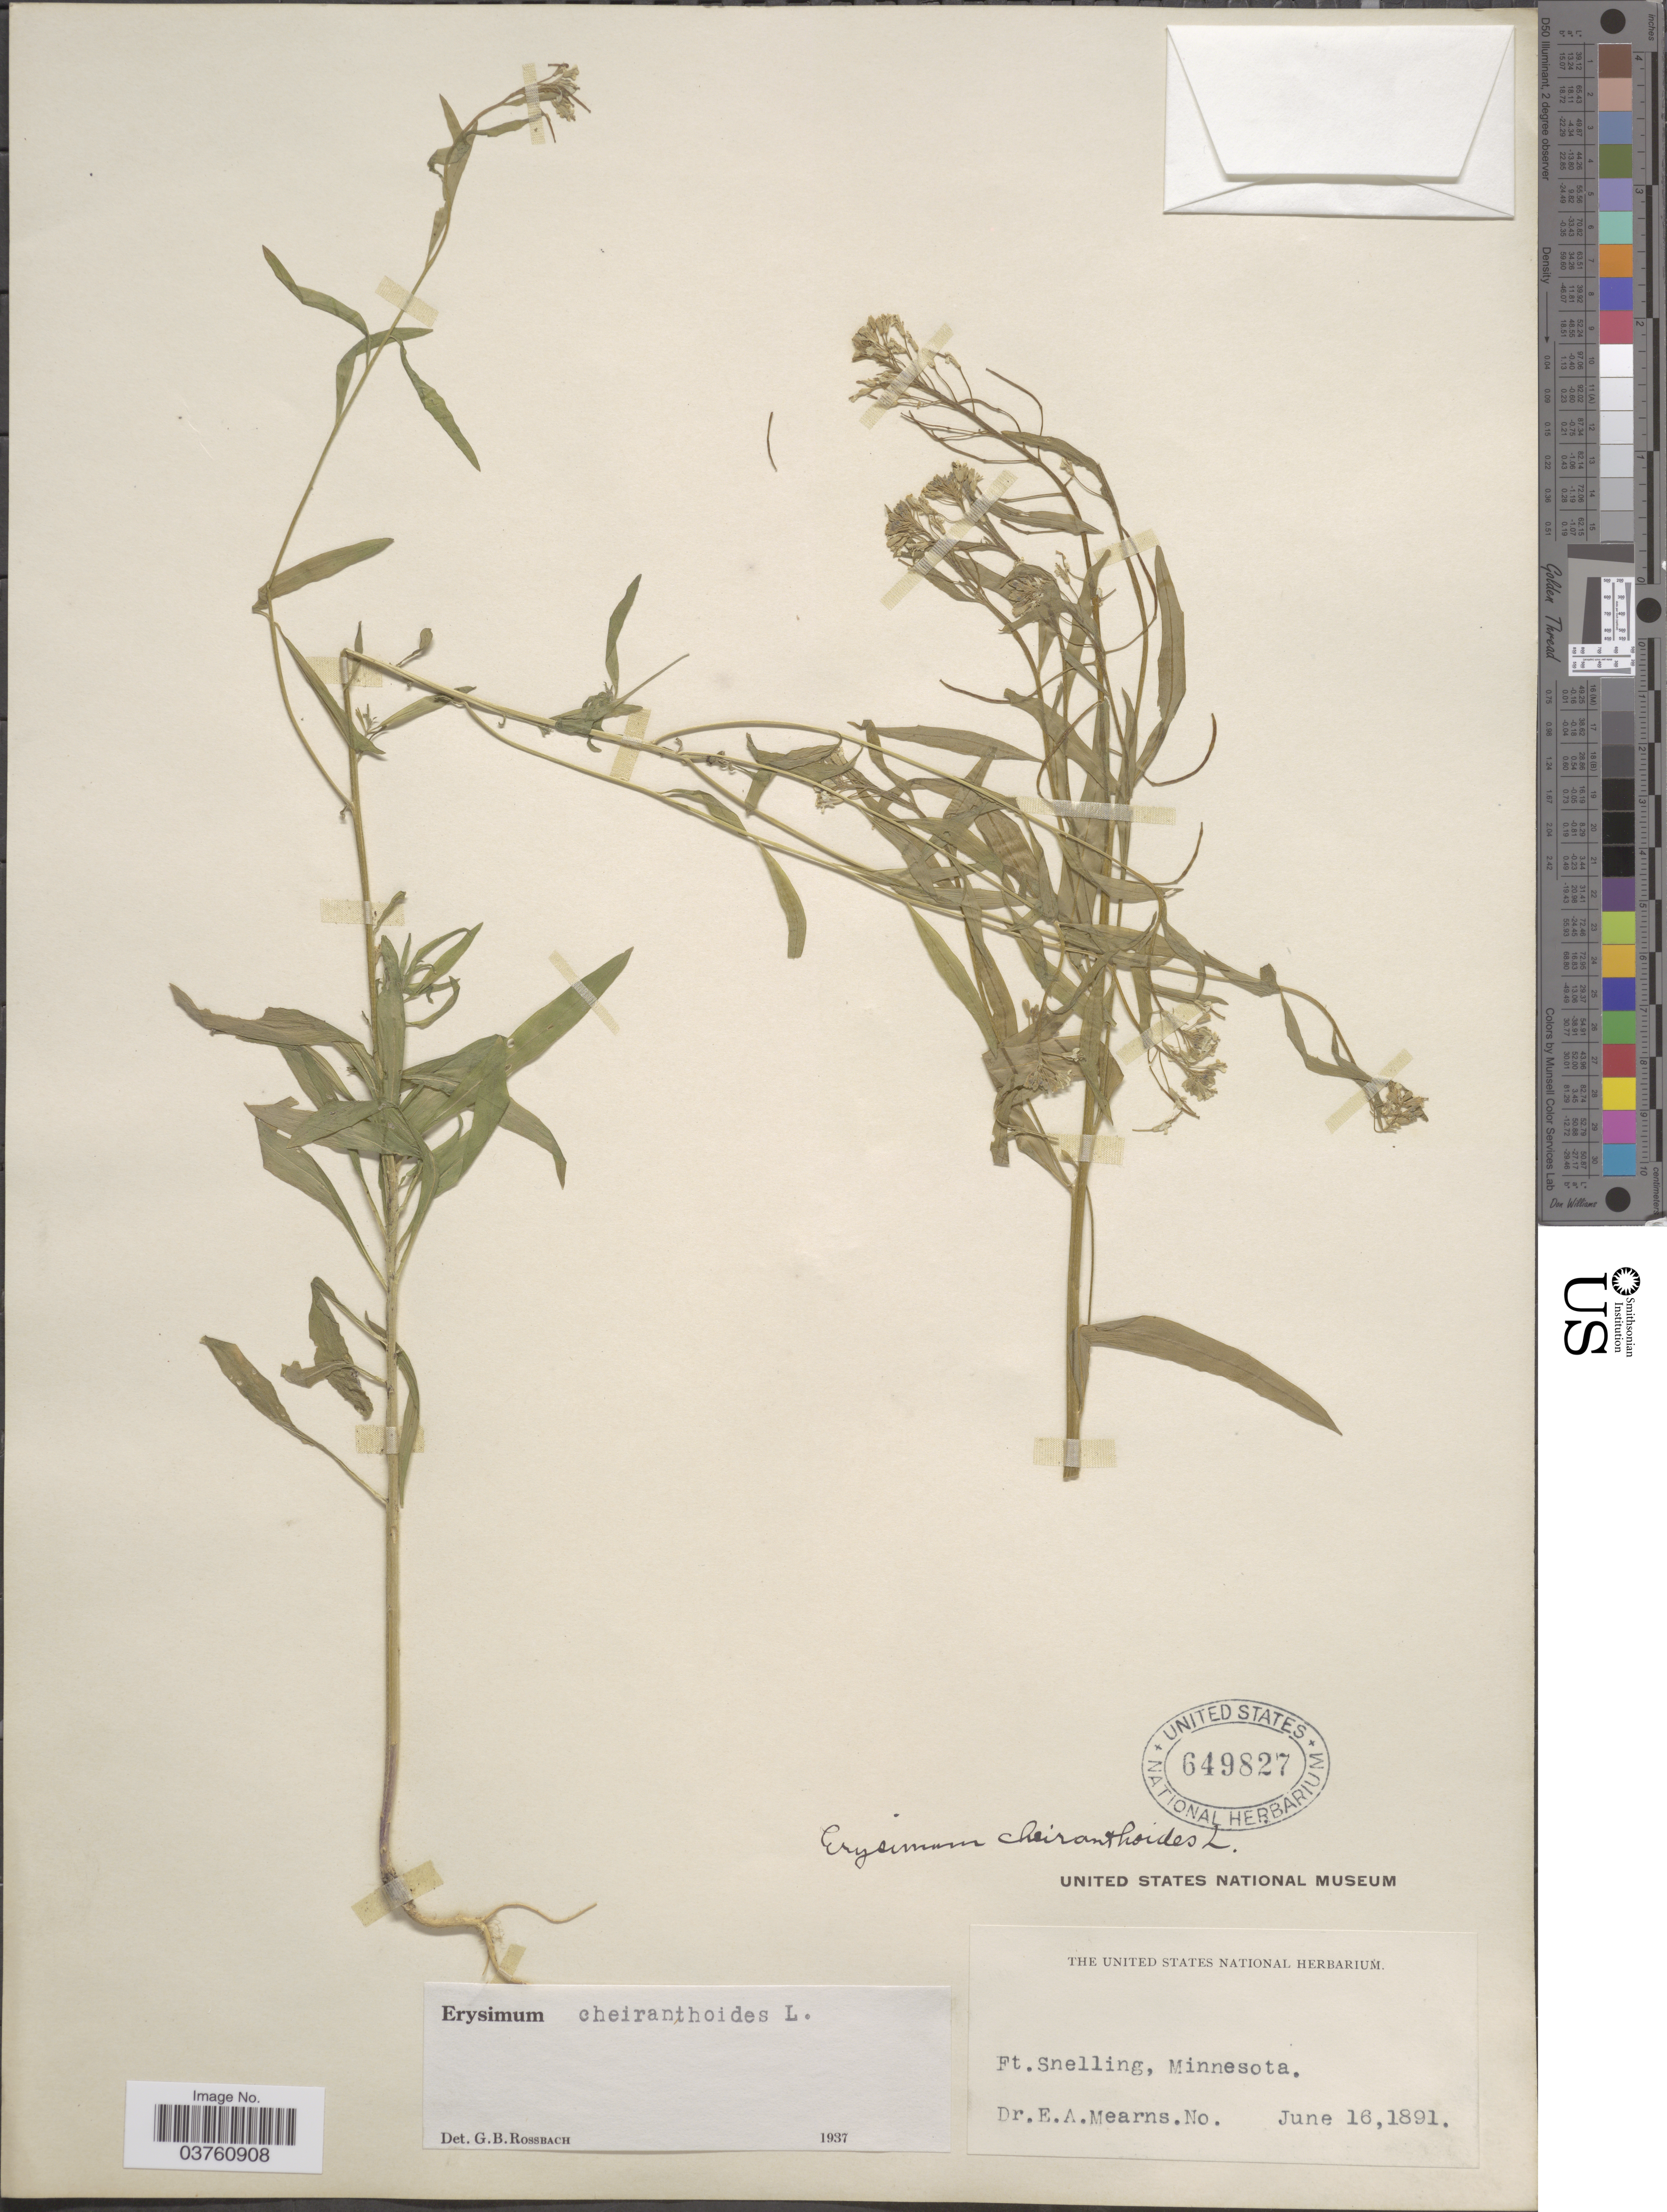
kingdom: Plantae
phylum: Tracheophyta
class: Magnoliopsida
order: Brassicales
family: Brassicaceae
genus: Erysimum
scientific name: Erysimum cheiranthoides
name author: L.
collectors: E. A. Mearns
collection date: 1891-06-16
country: United States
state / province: Minnesota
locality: Ft. Snelling.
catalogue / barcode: US 649827